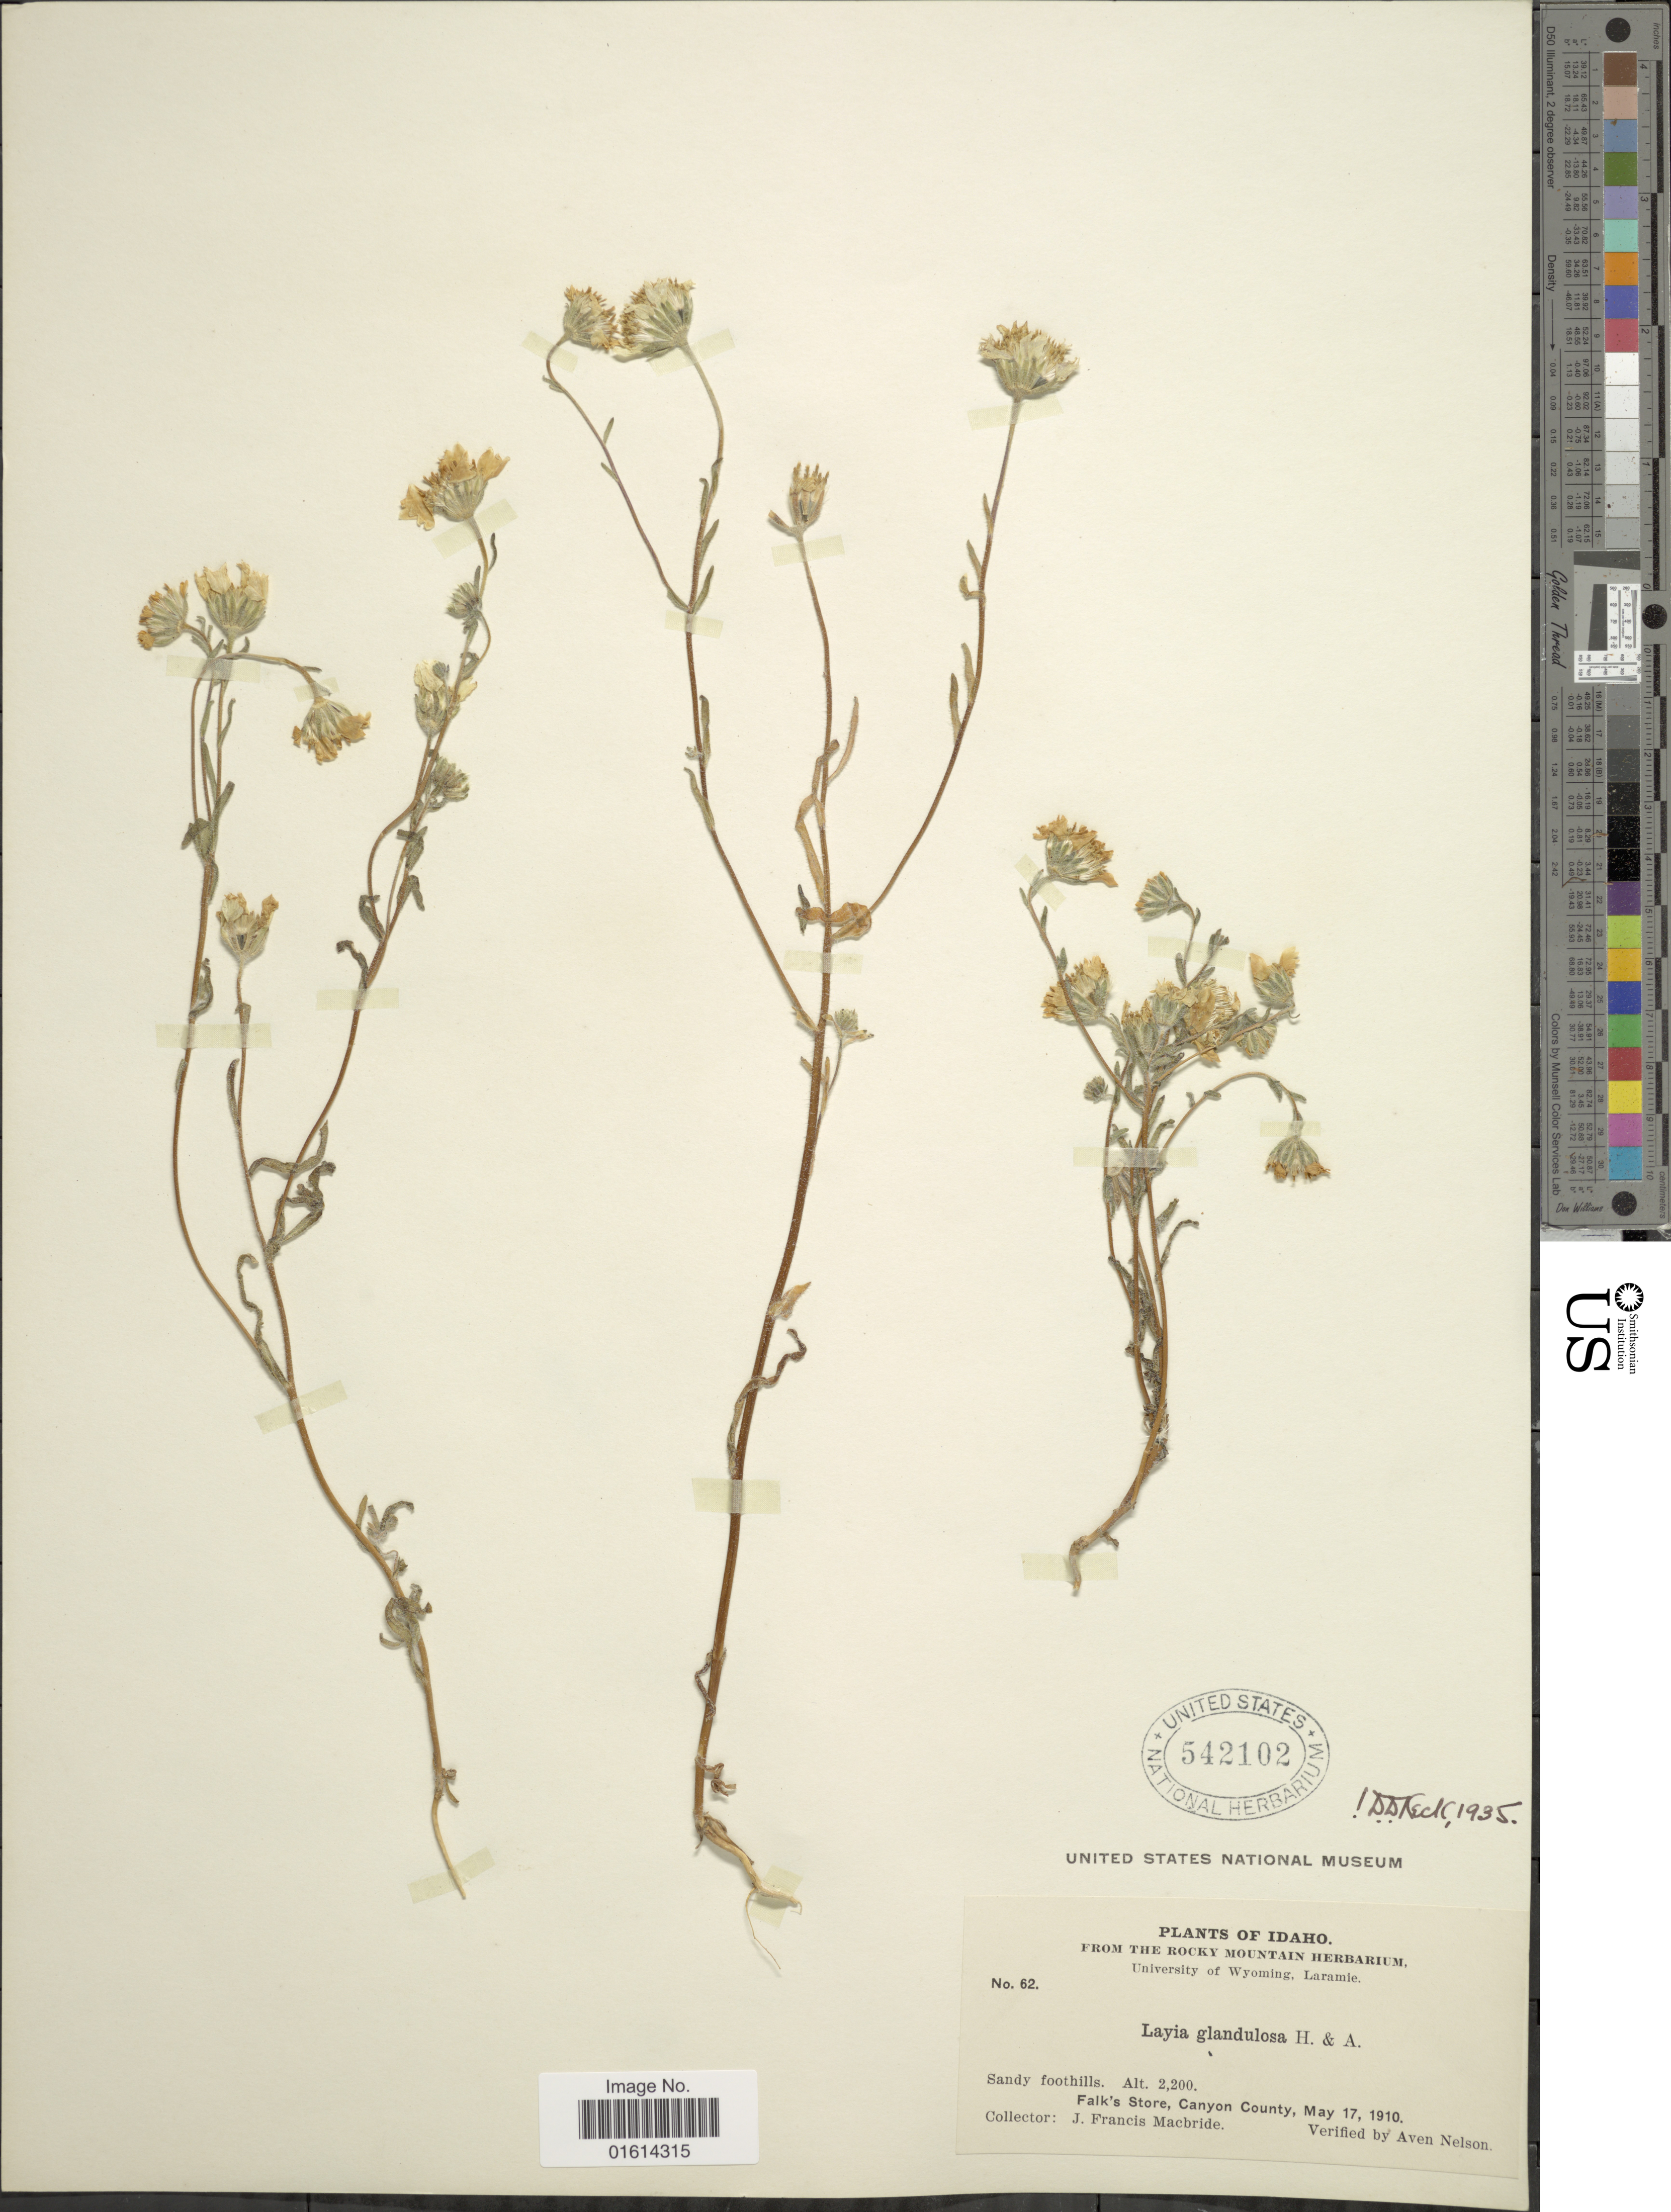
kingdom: Plantae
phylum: Tracheophyta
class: Magnoliopsida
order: Asterales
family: Asteraceae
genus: Layia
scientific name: Layia glandulosa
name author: Hook. & Arn.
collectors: J. F. Macbride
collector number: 62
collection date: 1910-05-17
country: United States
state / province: Idaho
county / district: Canyon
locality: Falk's Store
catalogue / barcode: US 542102